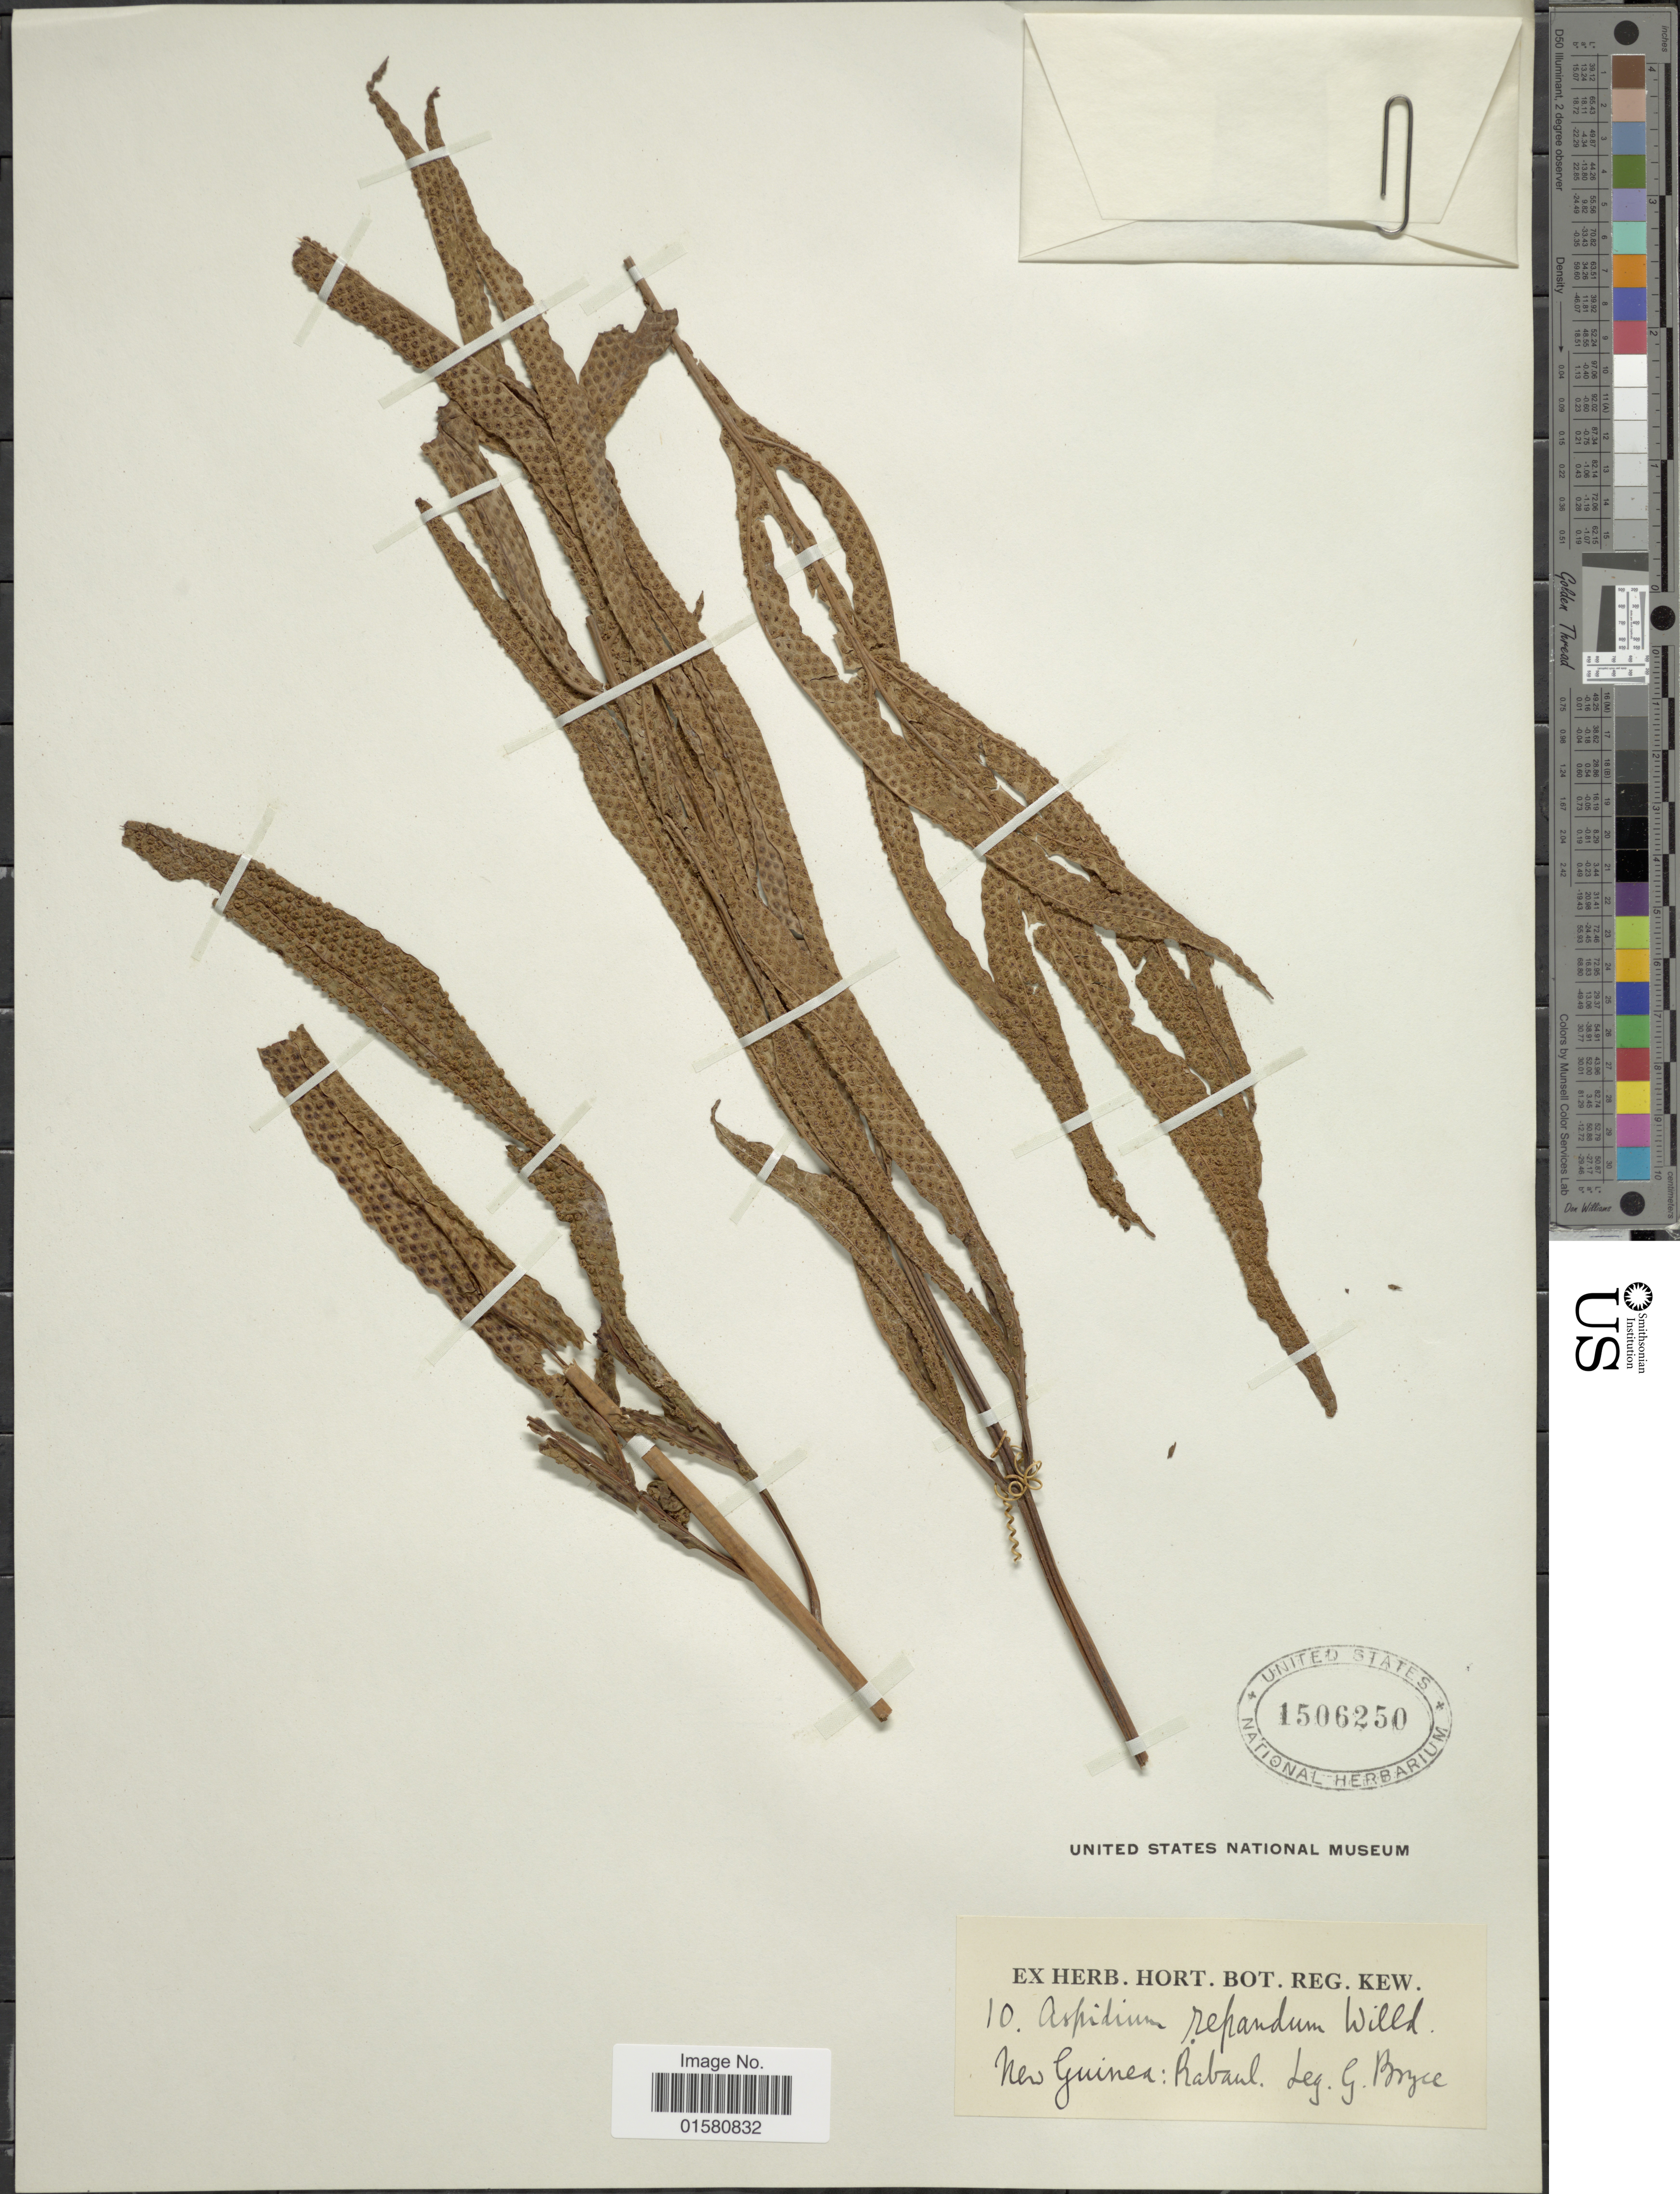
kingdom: Plantae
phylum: Tracheophyta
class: Polypodiopsida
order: Polypodiales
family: Tectariaceae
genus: Tectaria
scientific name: Tectaria crenata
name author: Cav.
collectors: G. Bryce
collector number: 10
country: Papua New Guinea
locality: New Guinea: Rabul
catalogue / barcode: US 1506250